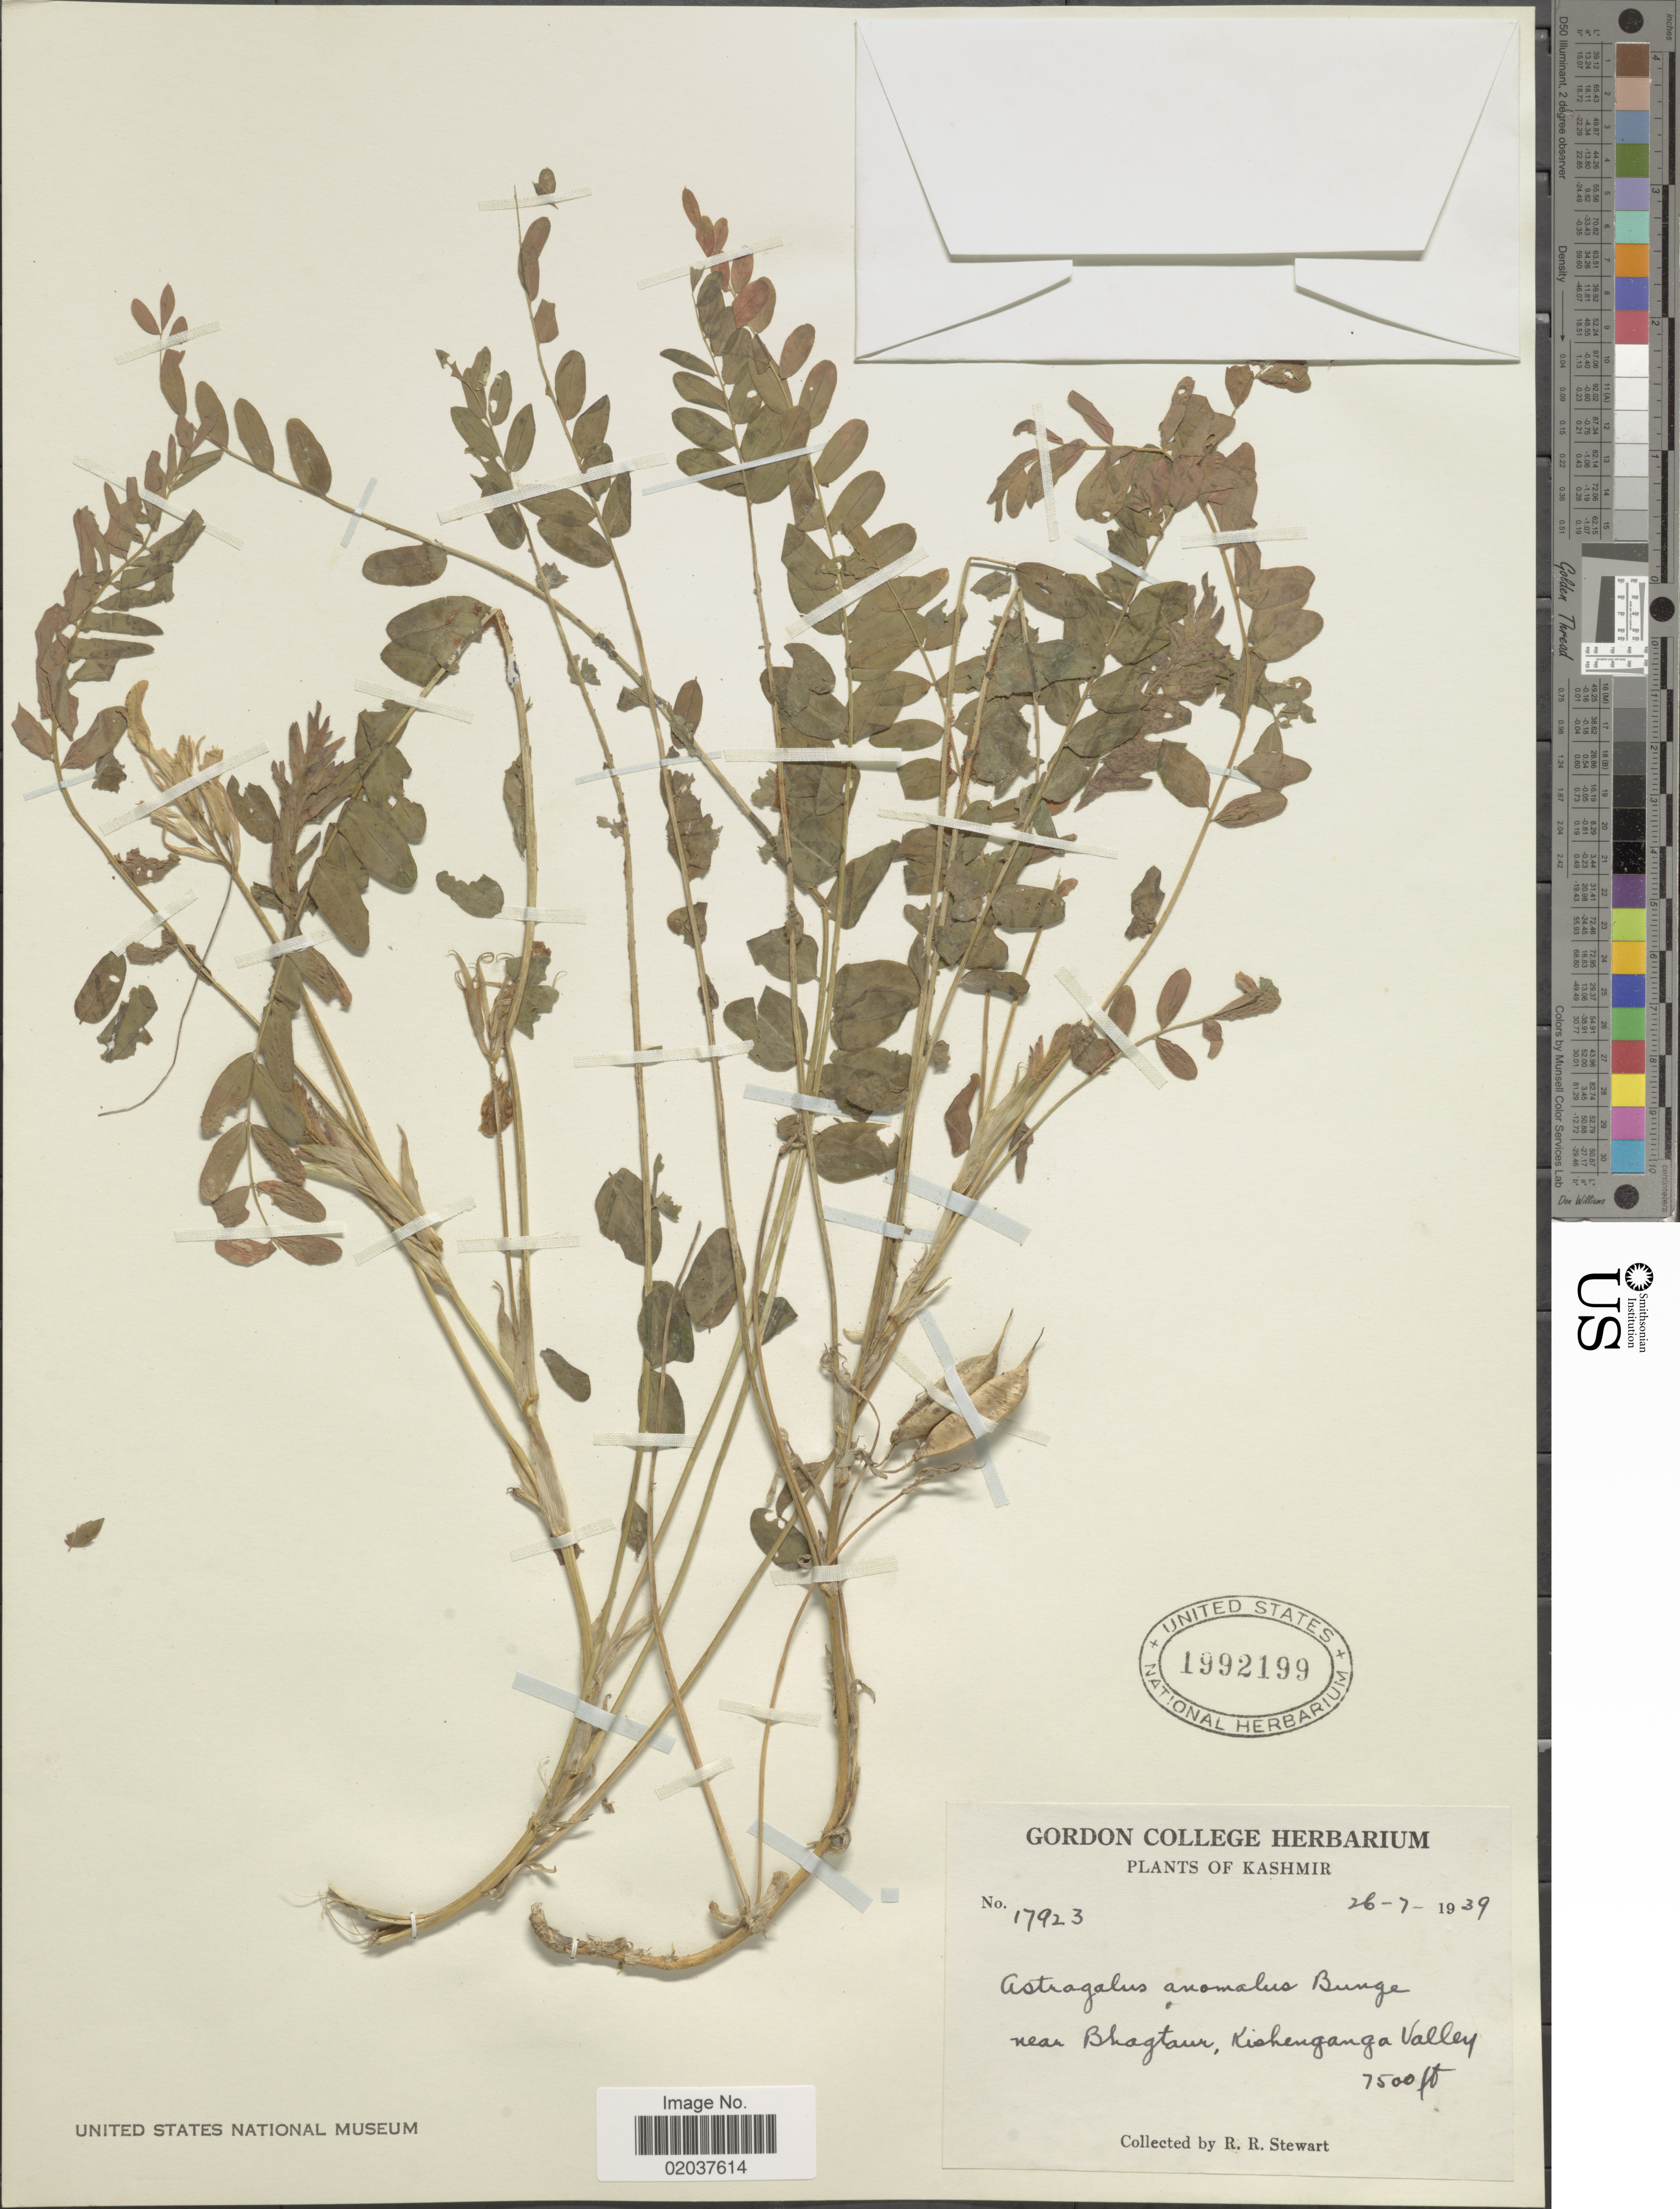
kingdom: Plantae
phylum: Tracheophyta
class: Magnoliopsida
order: Fabales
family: Fabaceae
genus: Astragalus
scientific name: Astragalus anomalus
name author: Bunge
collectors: R. R. Stewart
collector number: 17923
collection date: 1939-07-26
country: India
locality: Kashmir, near Bhagtawar, Kishenganga Valley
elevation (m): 2286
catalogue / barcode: US 1992199